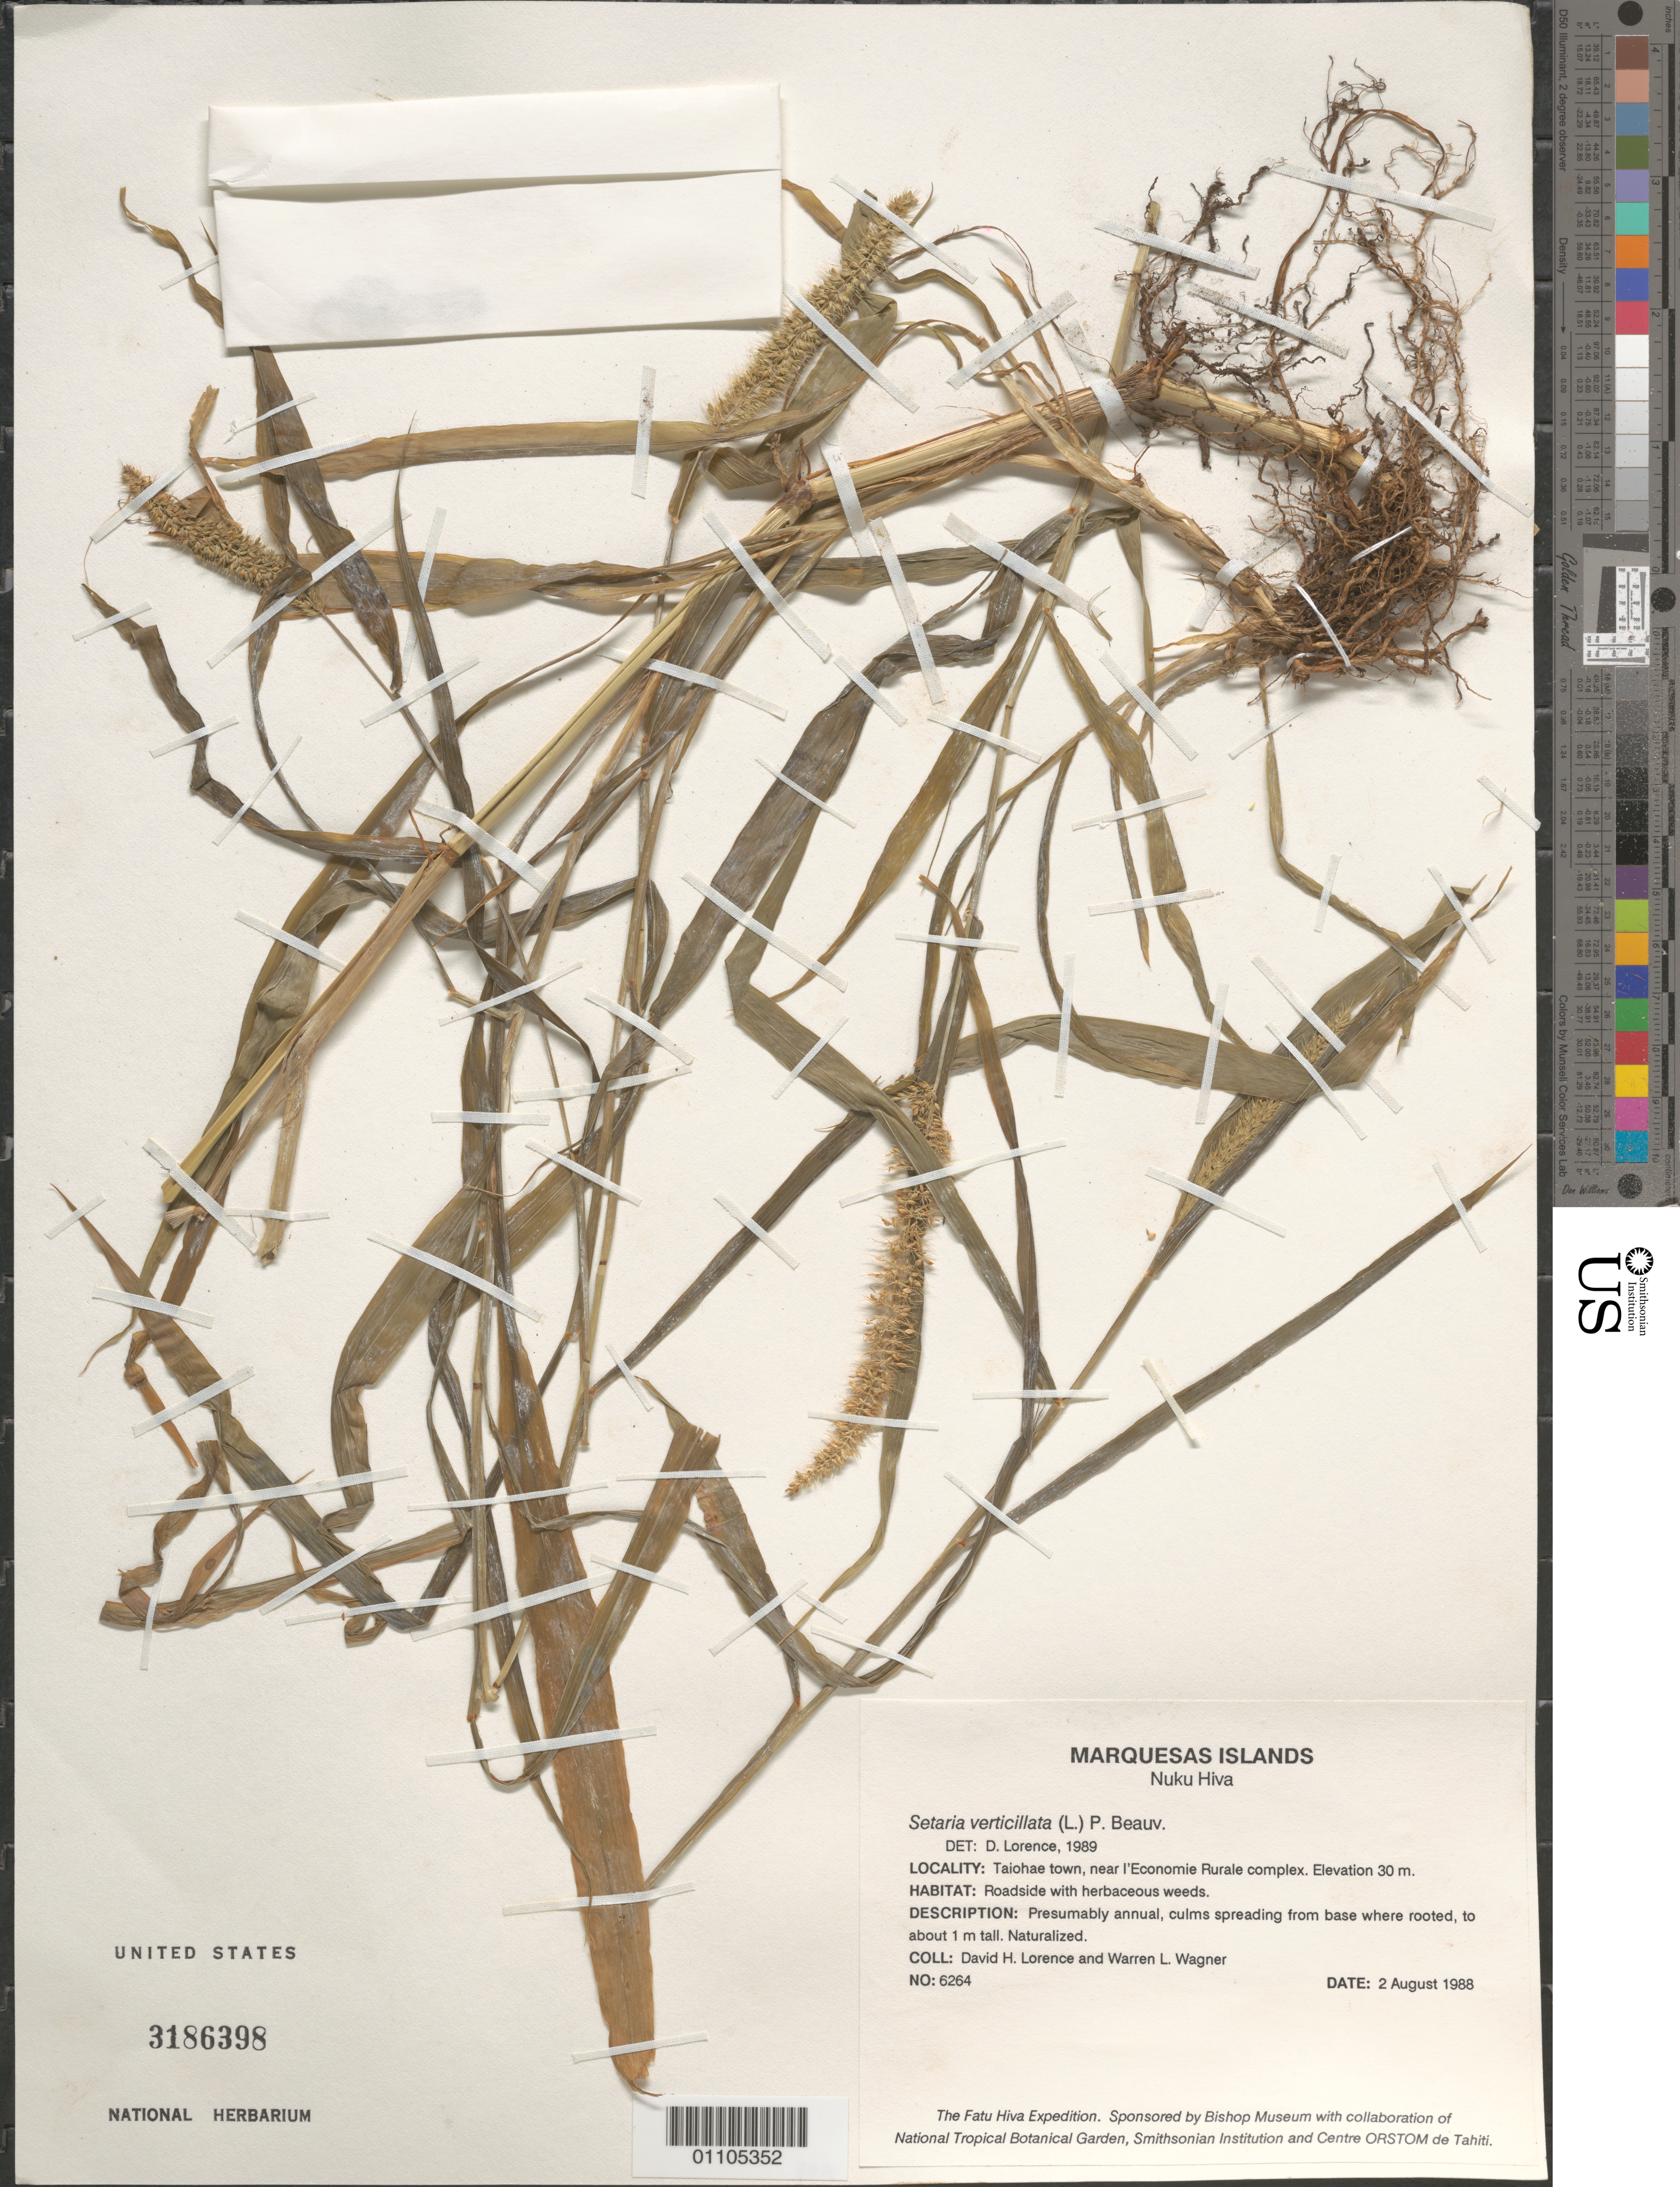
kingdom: Plantae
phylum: Tracheophyta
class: Liliopsida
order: Poales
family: Poaceae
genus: Setaria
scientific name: Setaria adhaerens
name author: (Forssk.) Chiov.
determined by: Wagner, W. L., (BOT), Smithsonian Institution - National Museum of Natural History (UNITED STATES)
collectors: D. Lorence & W. L. Wagner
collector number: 6264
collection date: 1988-08-02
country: French Polynesia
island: Nuku Hiva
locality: Taiohae town, near l'Economie Rurale complex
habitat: Roadside with herbaceous weeds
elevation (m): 30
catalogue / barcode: US 3186398